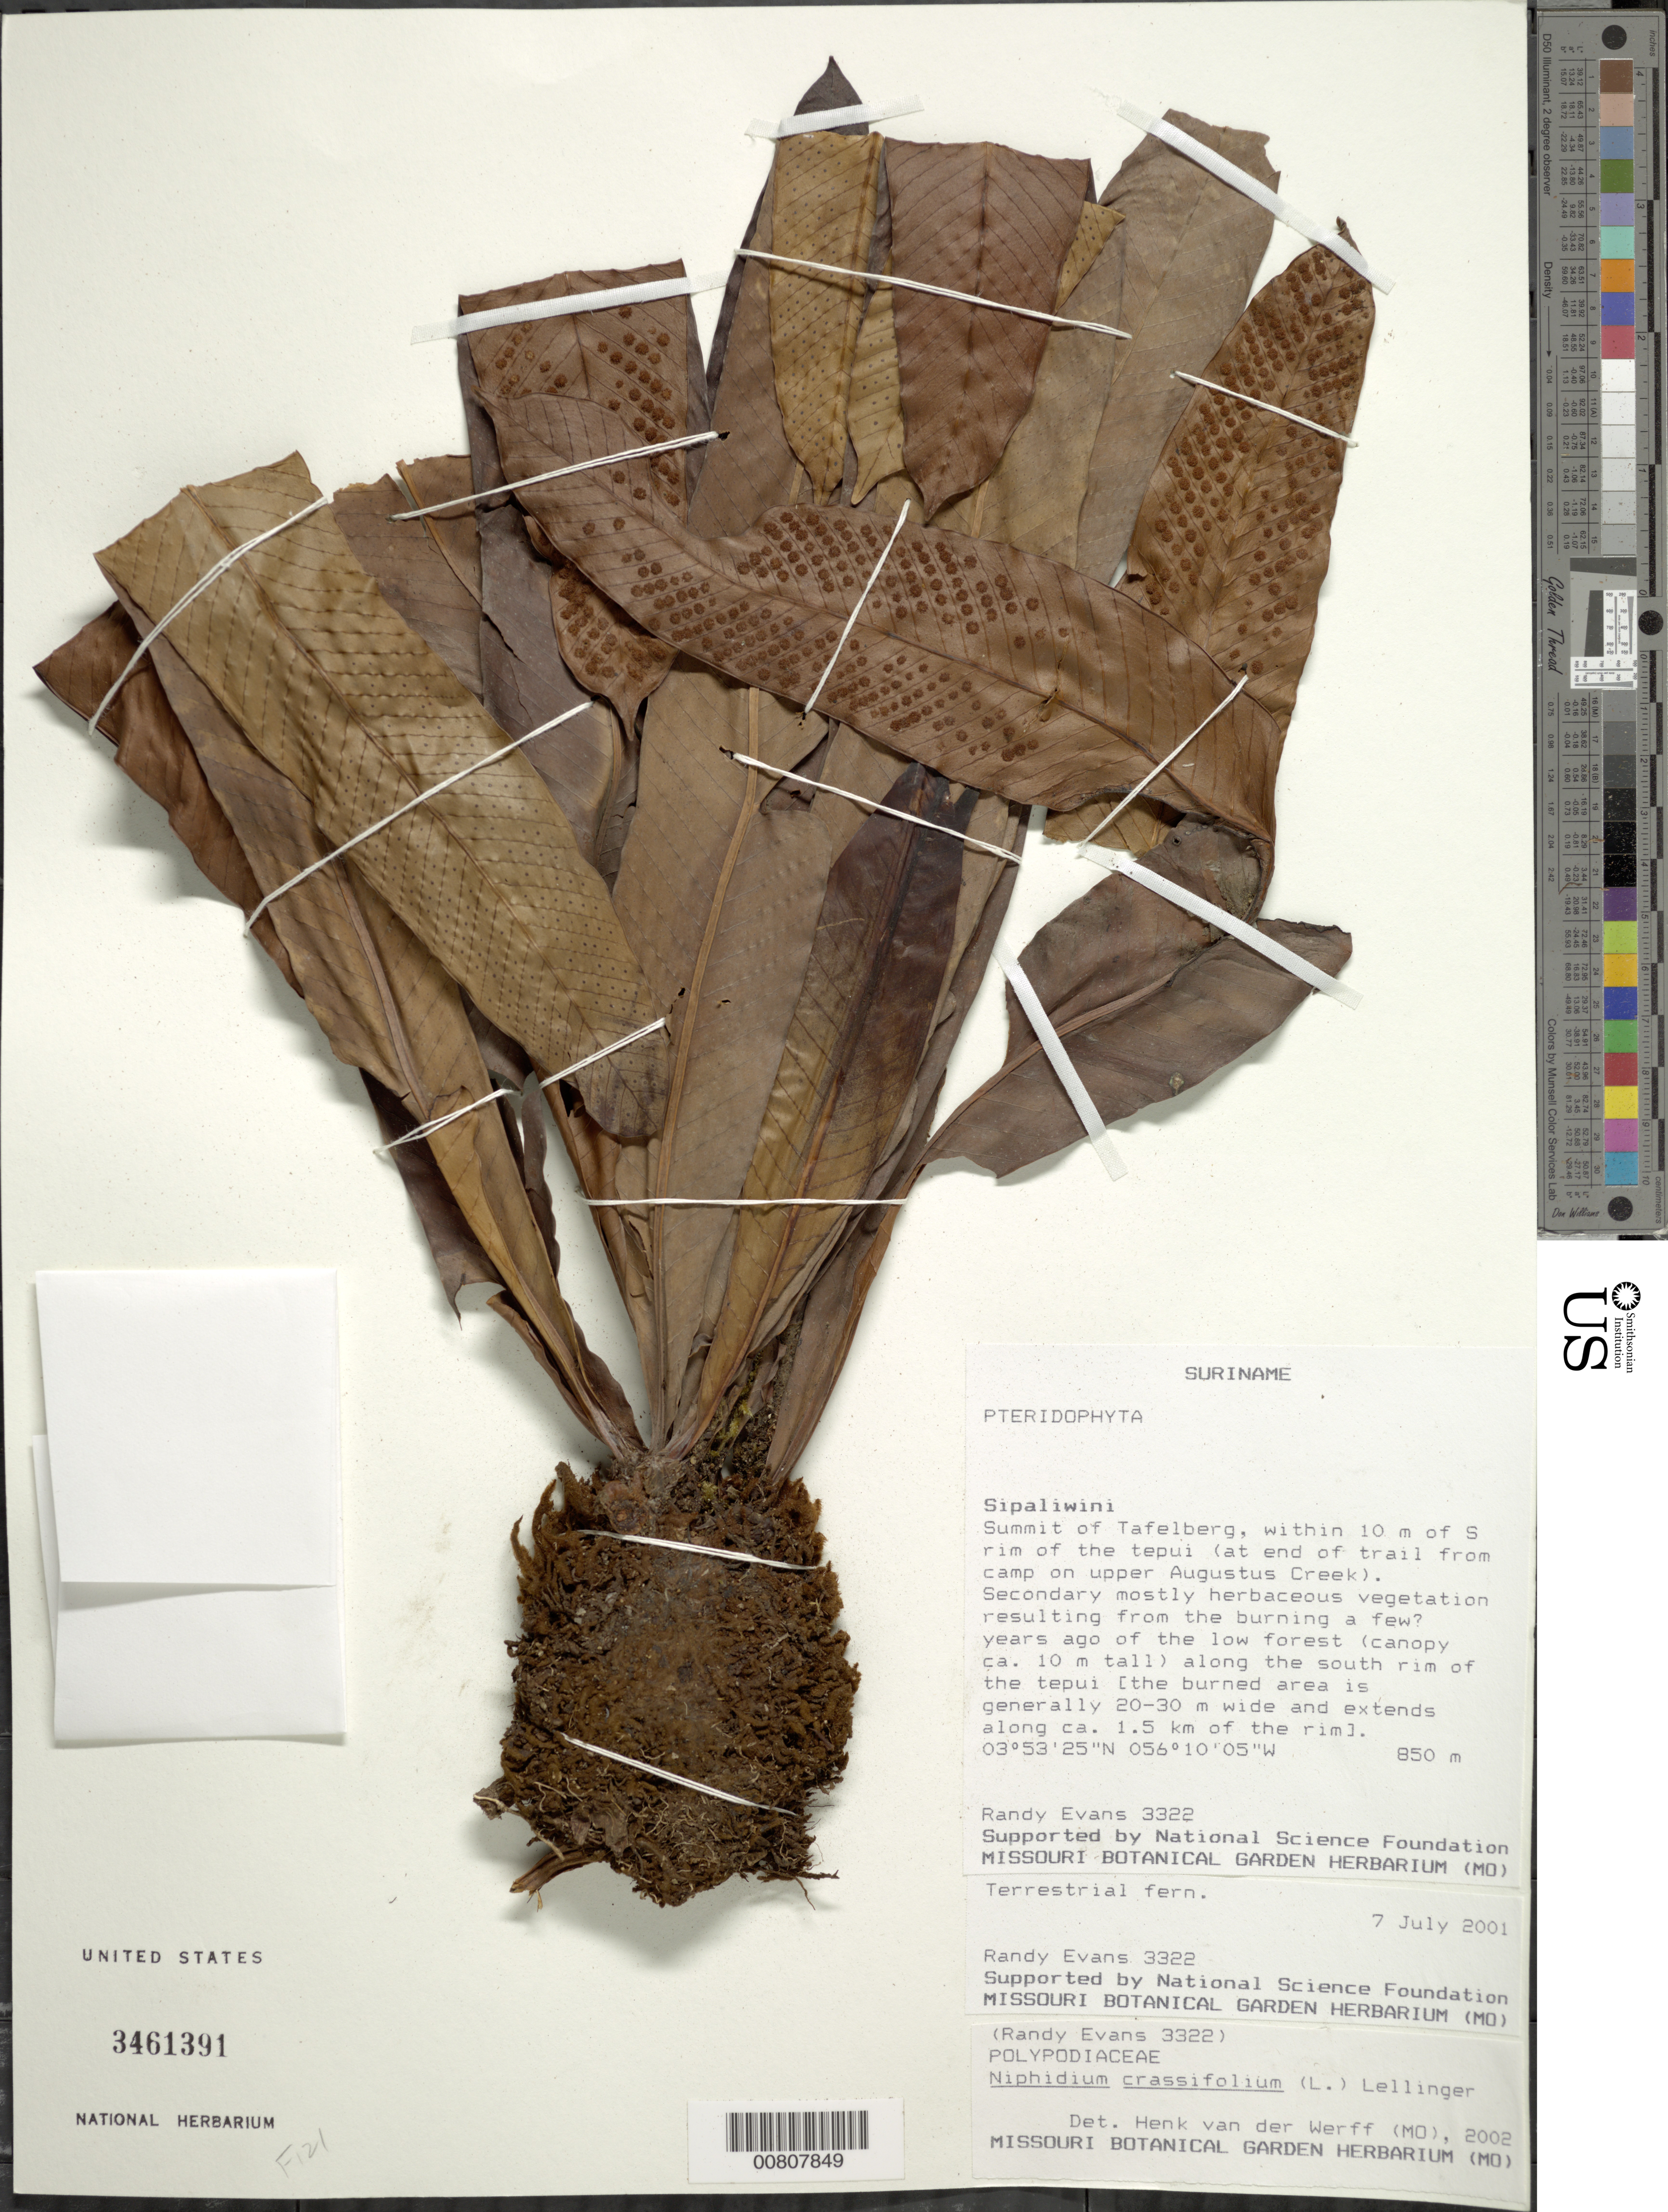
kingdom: Plantae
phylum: Tracheophyta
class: Polypodiopsida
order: Polypodiales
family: Polypodiaceae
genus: Niphidium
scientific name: Niphidium crassifolium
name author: (L.) Lellinger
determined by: van der Werff, H., (MO), Missouri Botanical Garden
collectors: R. Evans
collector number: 3322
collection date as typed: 7-Jul-01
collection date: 2001-07-07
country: Suriname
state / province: Sipaliwini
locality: Tafelberg (Table Mountain), summit, within 10 m of S rim of the tepuí (at end of trail from camp on upper Augustus Creek)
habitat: Secondary mostly herbaceous vegetation resulting from the burning a few years ago of the low forest (canopy ca. 10m tall) along south rim of tepui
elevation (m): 850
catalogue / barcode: US 3461391